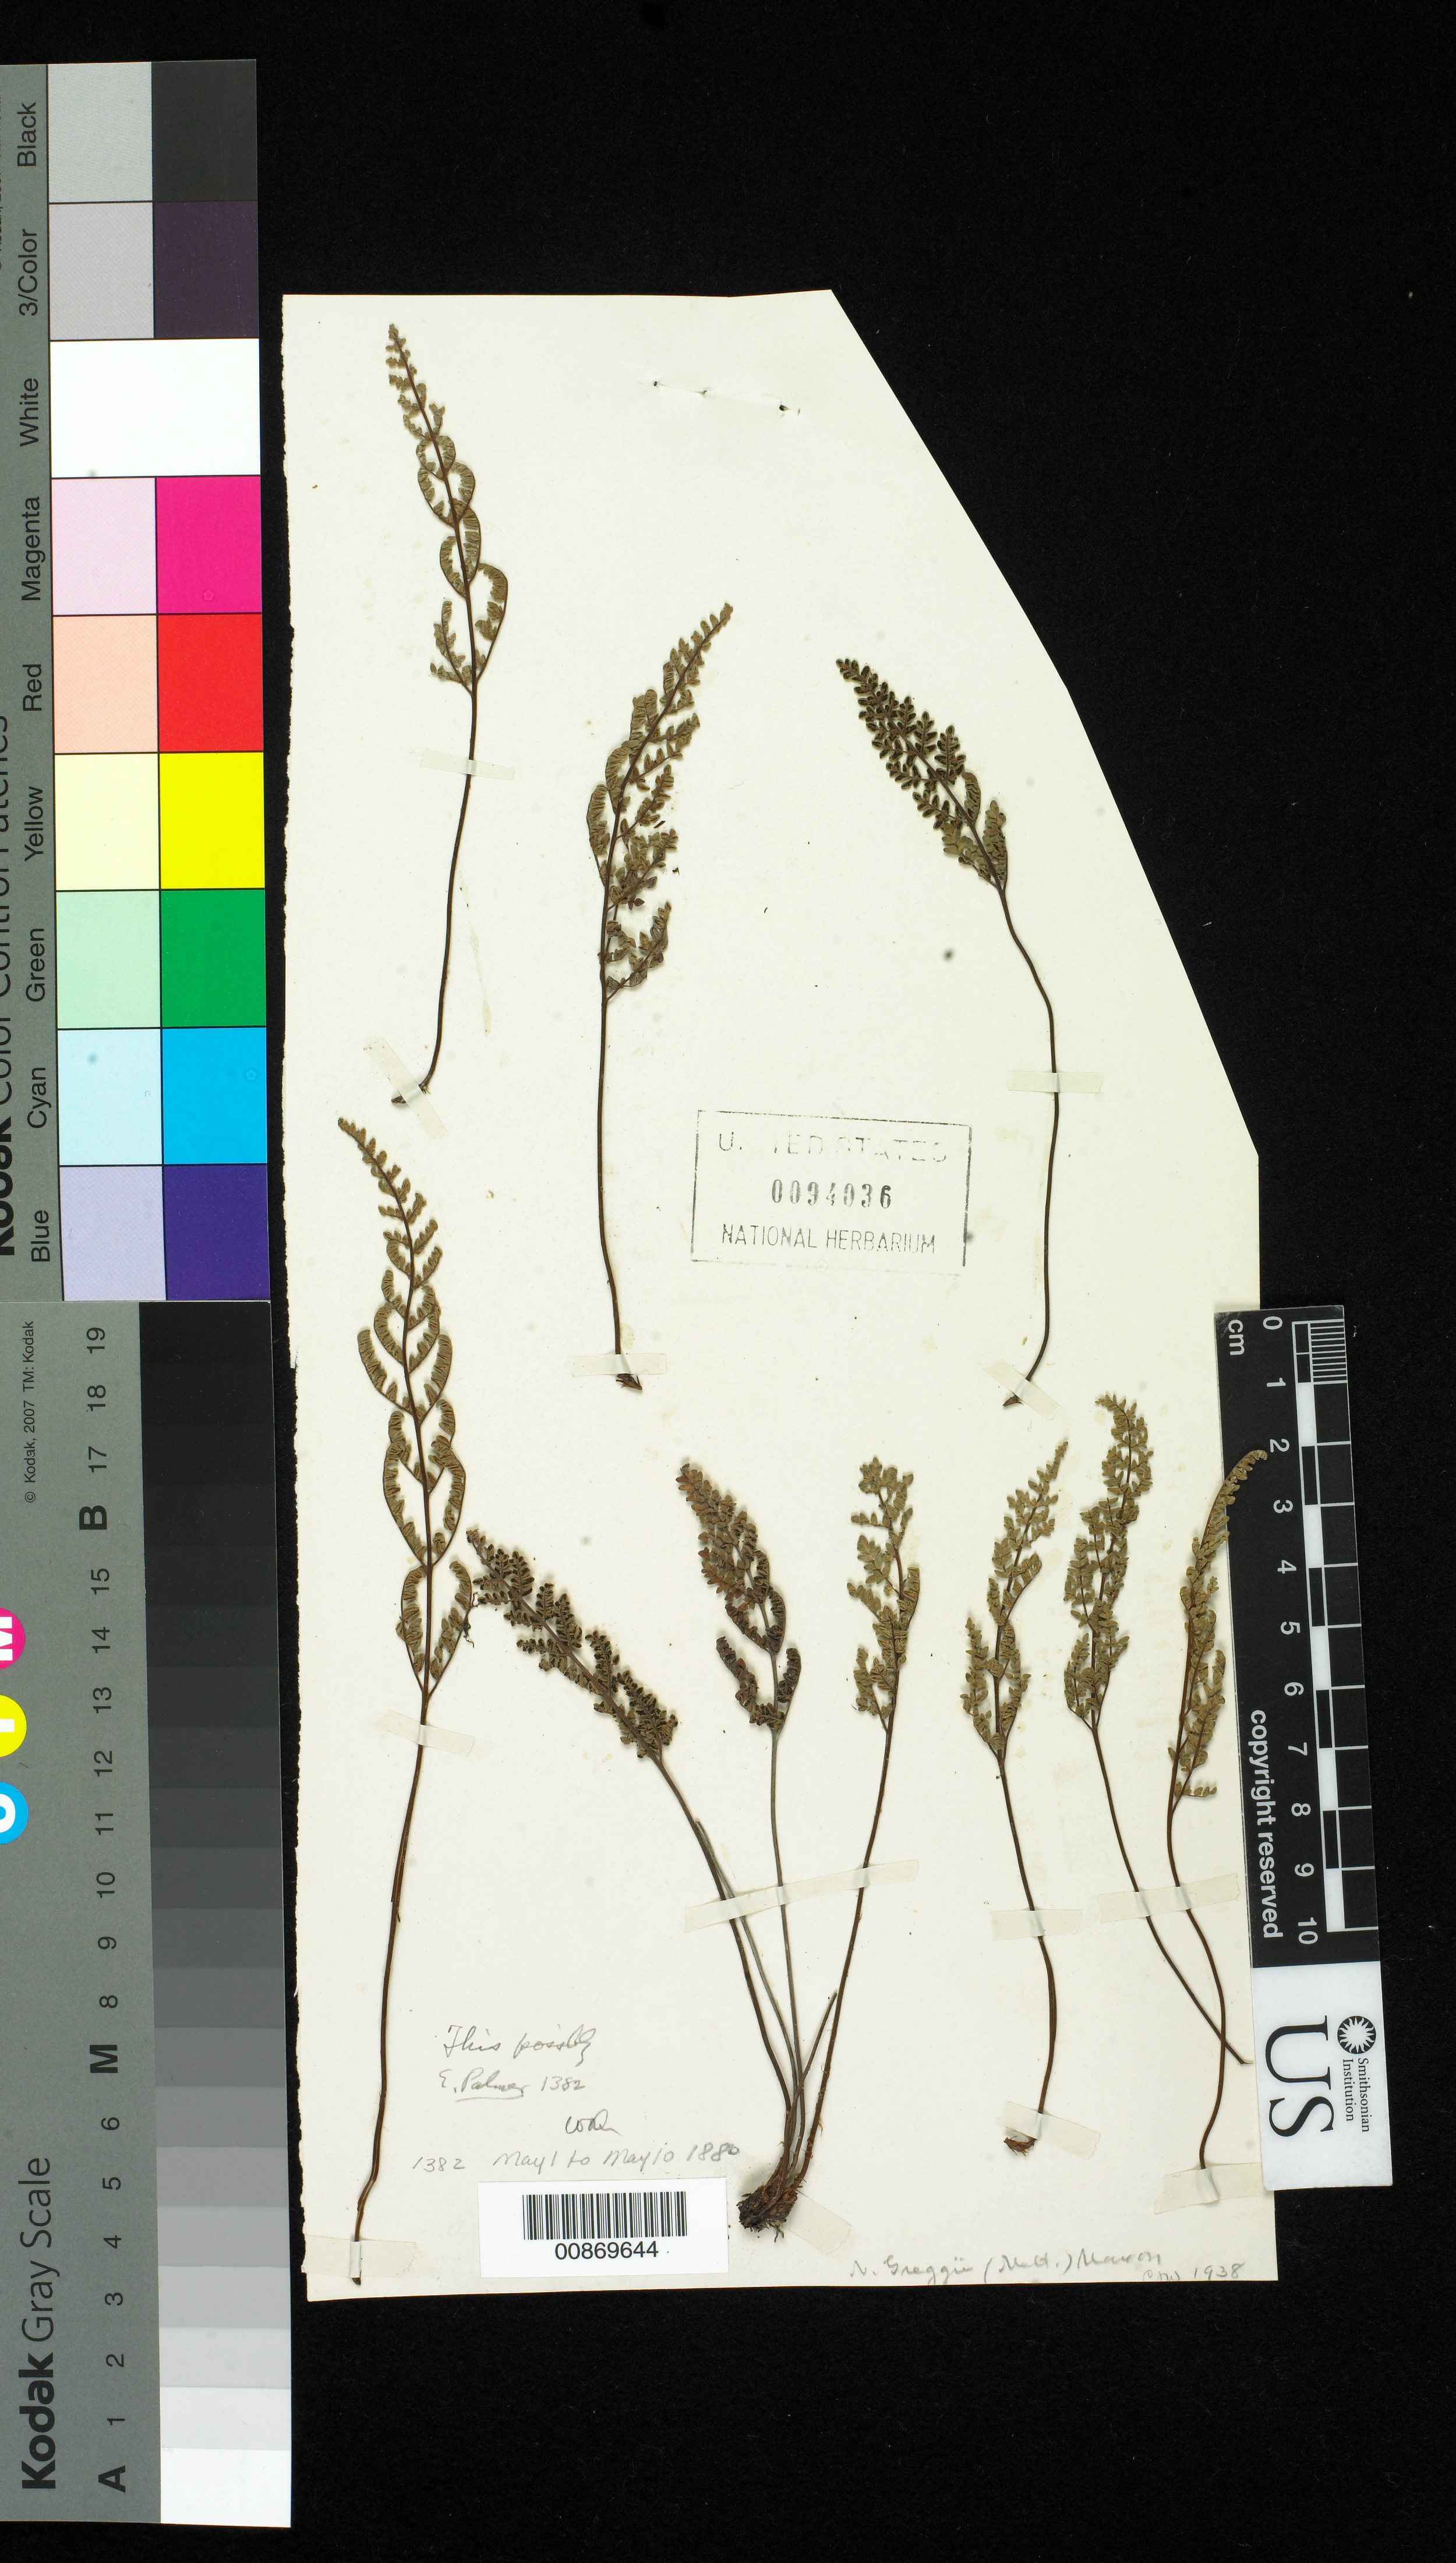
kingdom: Plantae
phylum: Tracheophyta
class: Polypodiopsida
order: Polypodiales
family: Pteridaceae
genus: Notholaena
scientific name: Notholaena greggii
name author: (Mett.) Maxon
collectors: E. Palmer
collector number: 1382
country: Mexico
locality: Mexico.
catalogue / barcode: US 94036